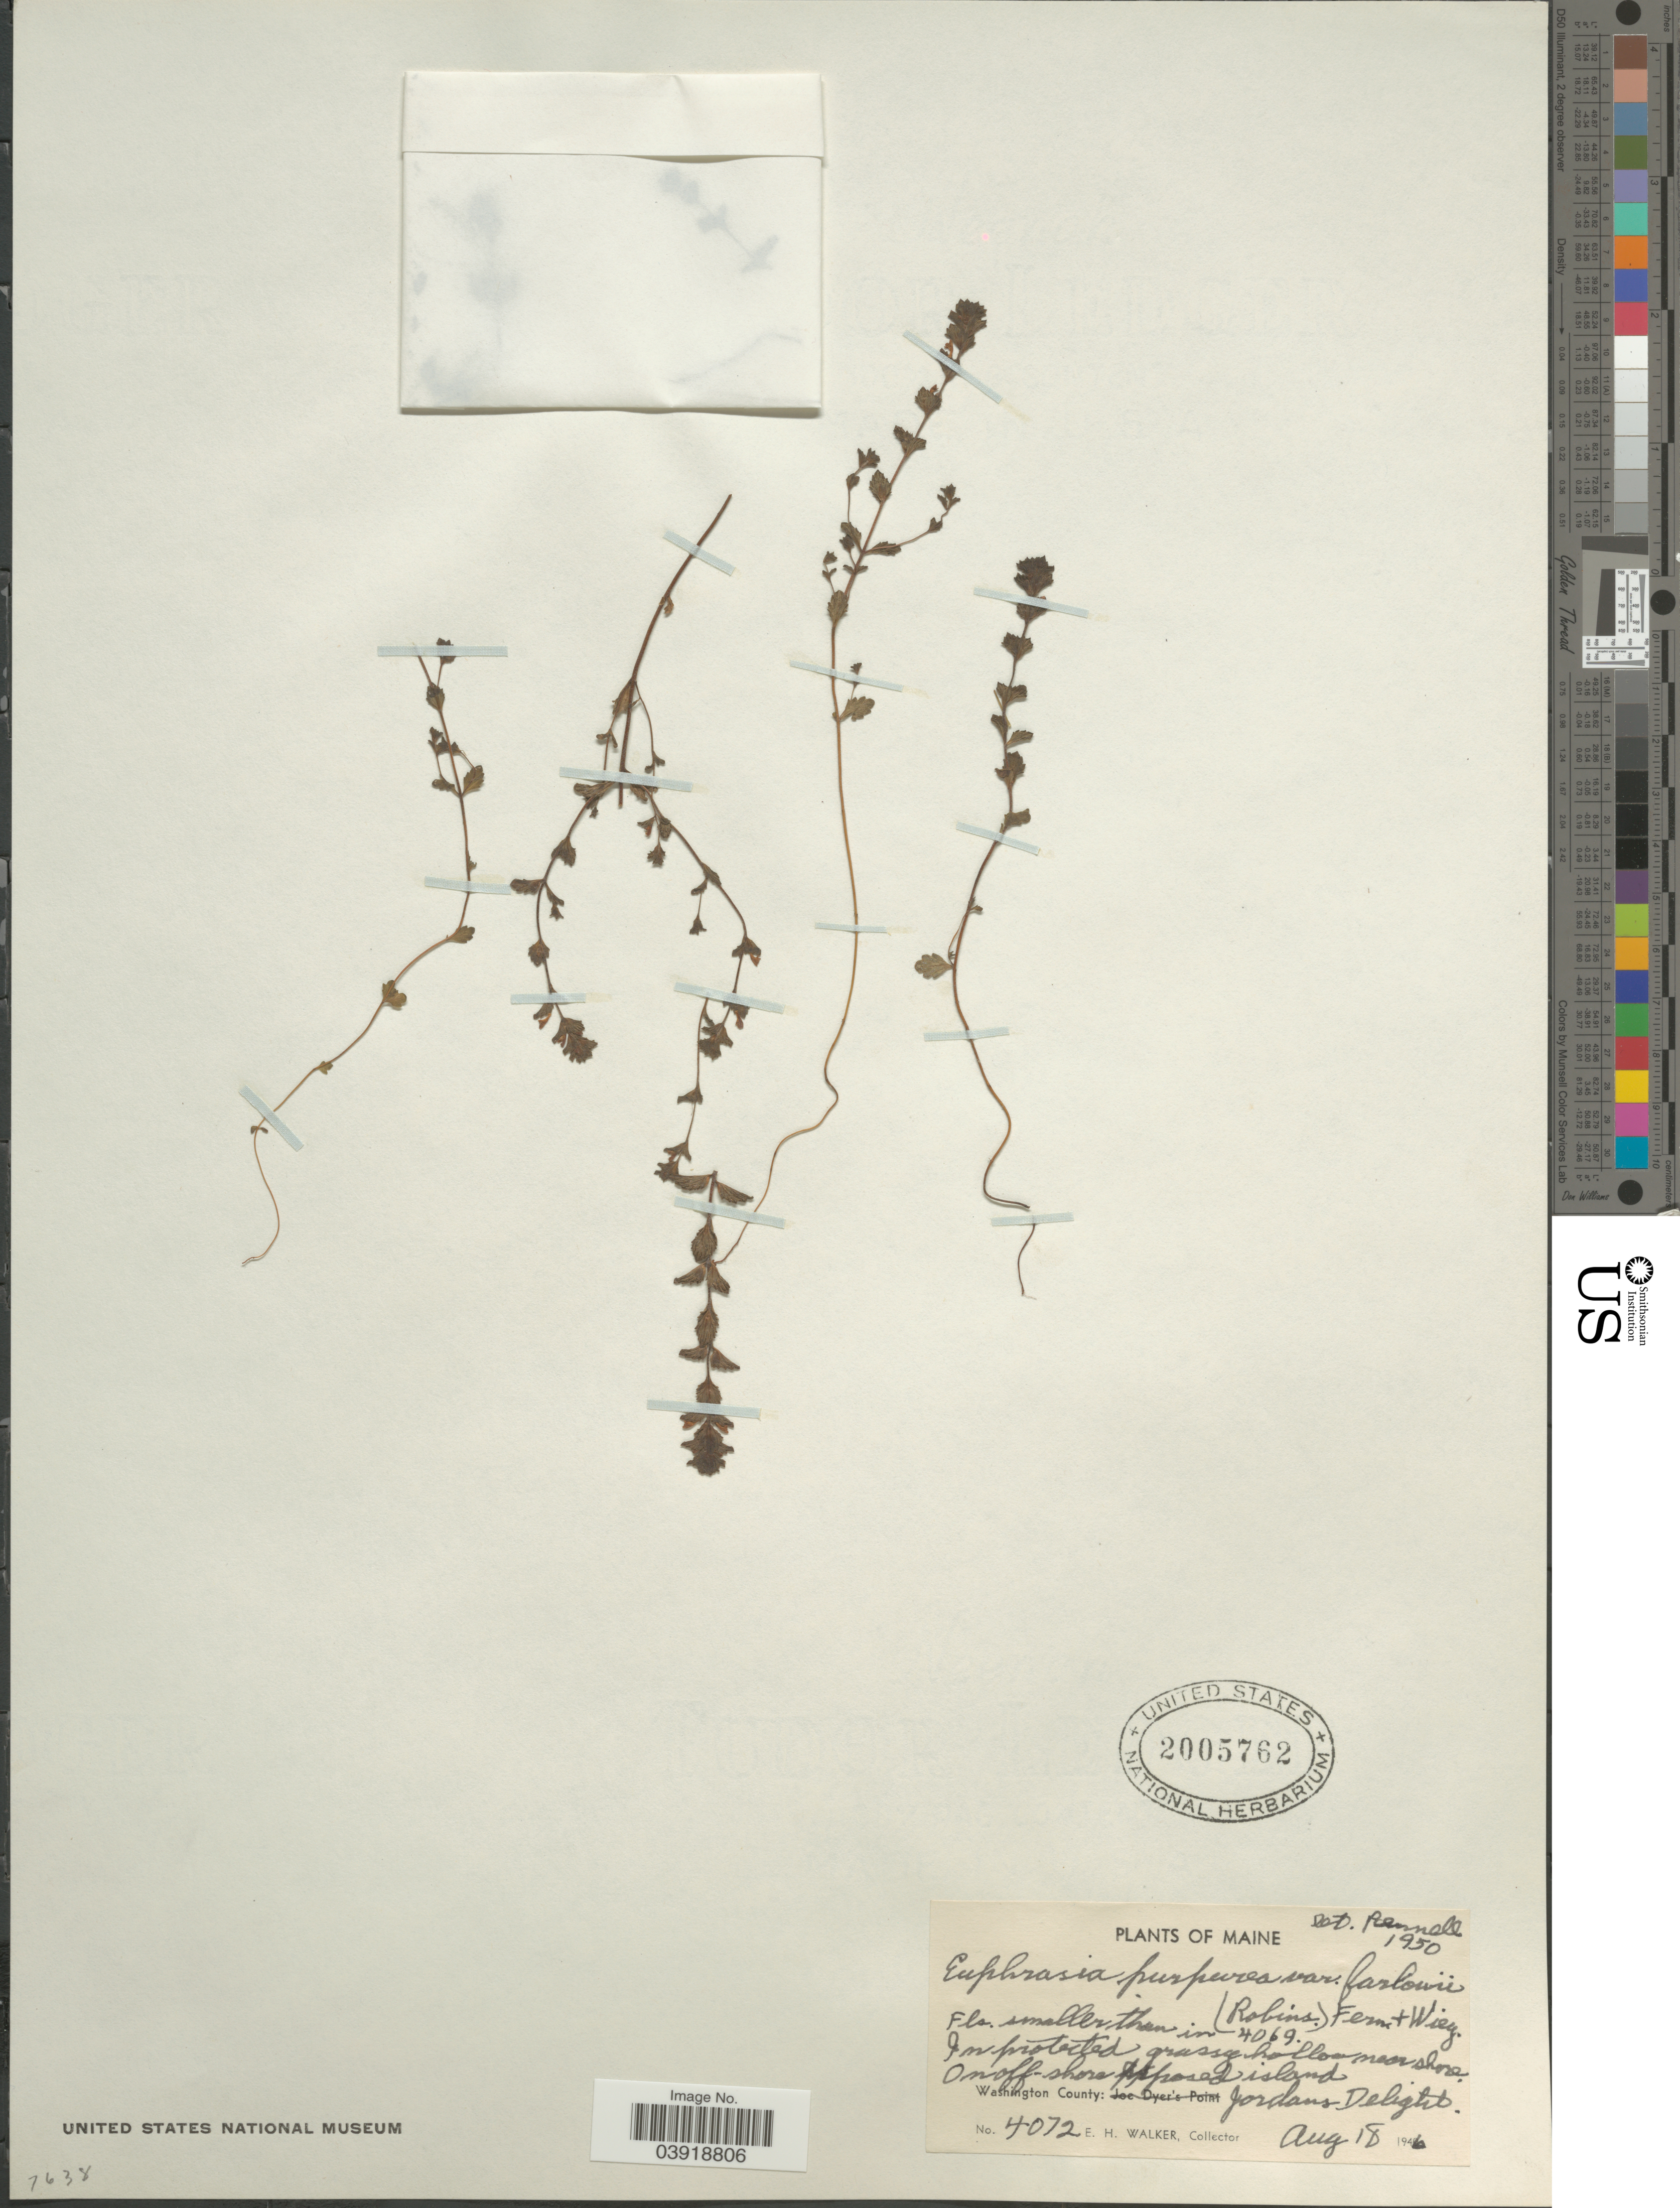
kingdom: Plantae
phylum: Tracheophyta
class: Magnoliopsida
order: Lamiales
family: Orobanchaceae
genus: Euphrasia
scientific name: Euphrasia purpurea var. farlowii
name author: (B.L. Rob.) Fernald & Wiegand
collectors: E. H. Walker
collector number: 4072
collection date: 1946-08-18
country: United States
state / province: Maine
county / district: Washington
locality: In protected grassy hollow near shore. On off-shore exposed island. Washington County: Jordans Delight.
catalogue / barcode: US 2005762